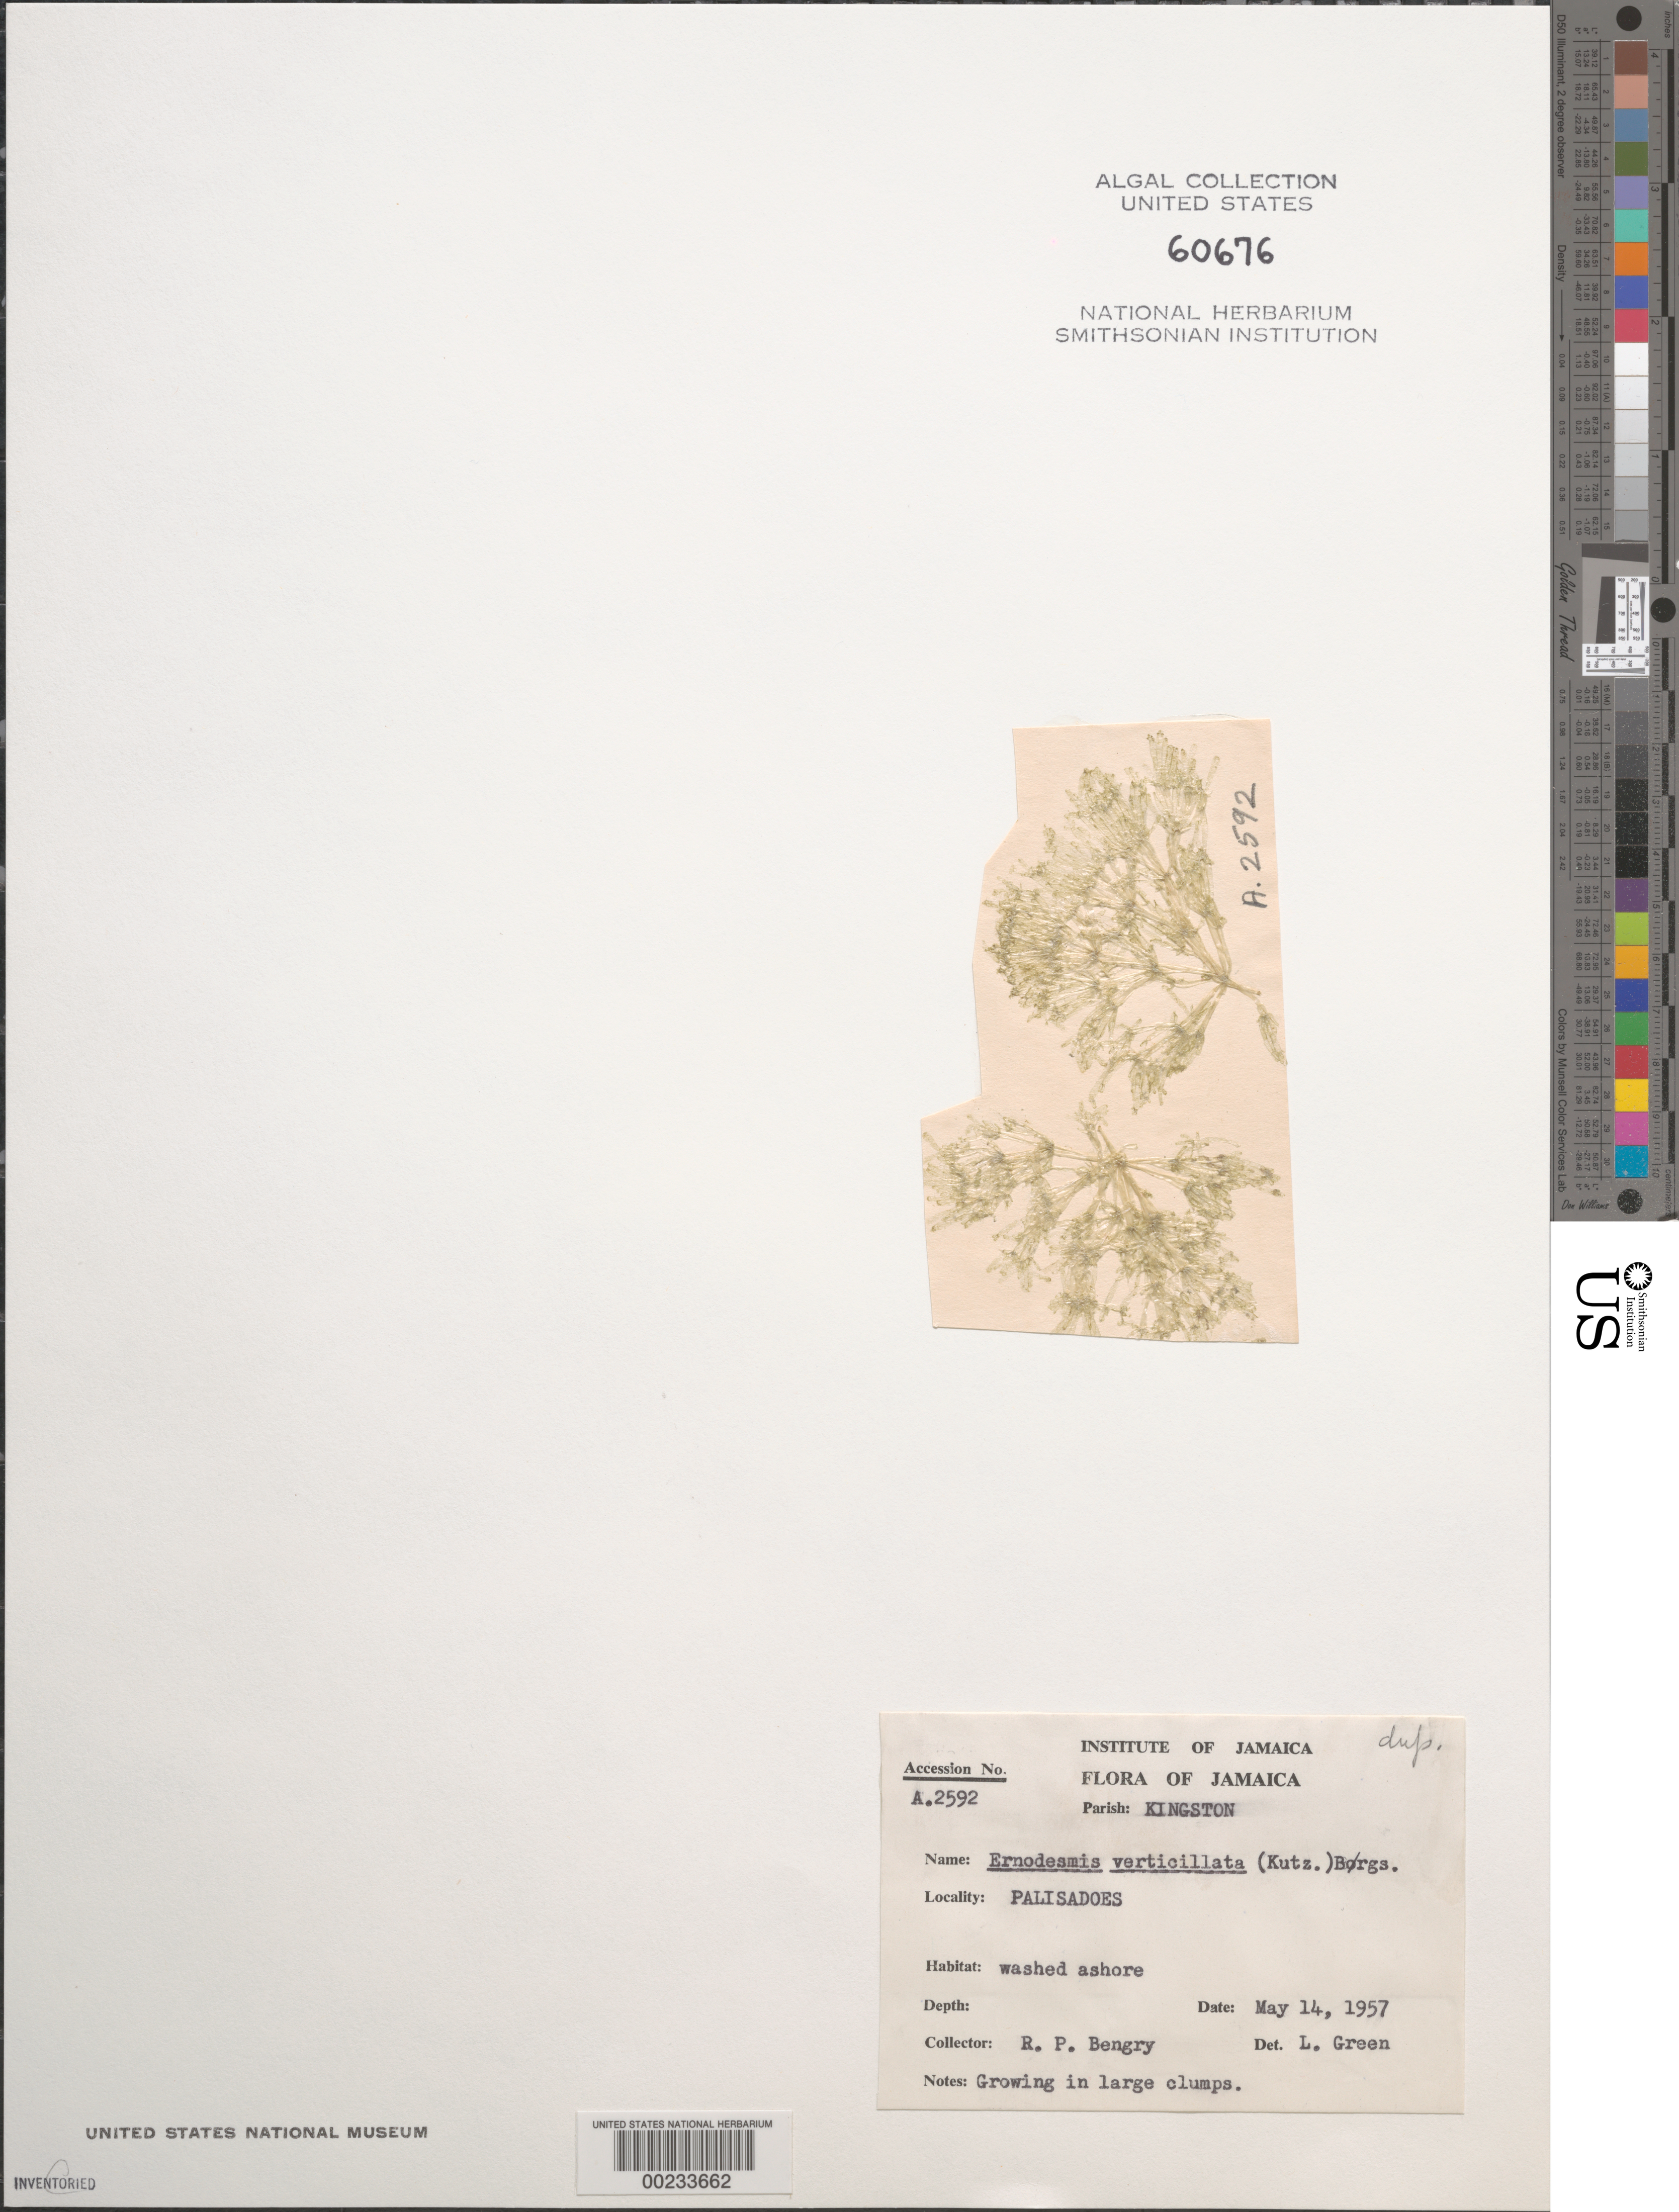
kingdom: Plantae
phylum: Chlorophyta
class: Ulvophyceae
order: Siphonocladales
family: Siphonocladaceae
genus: Ernodesmis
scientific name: Ernodesmis verticillata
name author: (Kütz.) Børgesen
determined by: Green, L.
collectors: R. Bengry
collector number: A.2592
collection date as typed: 14 May 1957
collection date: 1957-05-14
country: Jamaica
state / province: Kingston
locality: Palisadoes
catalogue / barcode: US 60676